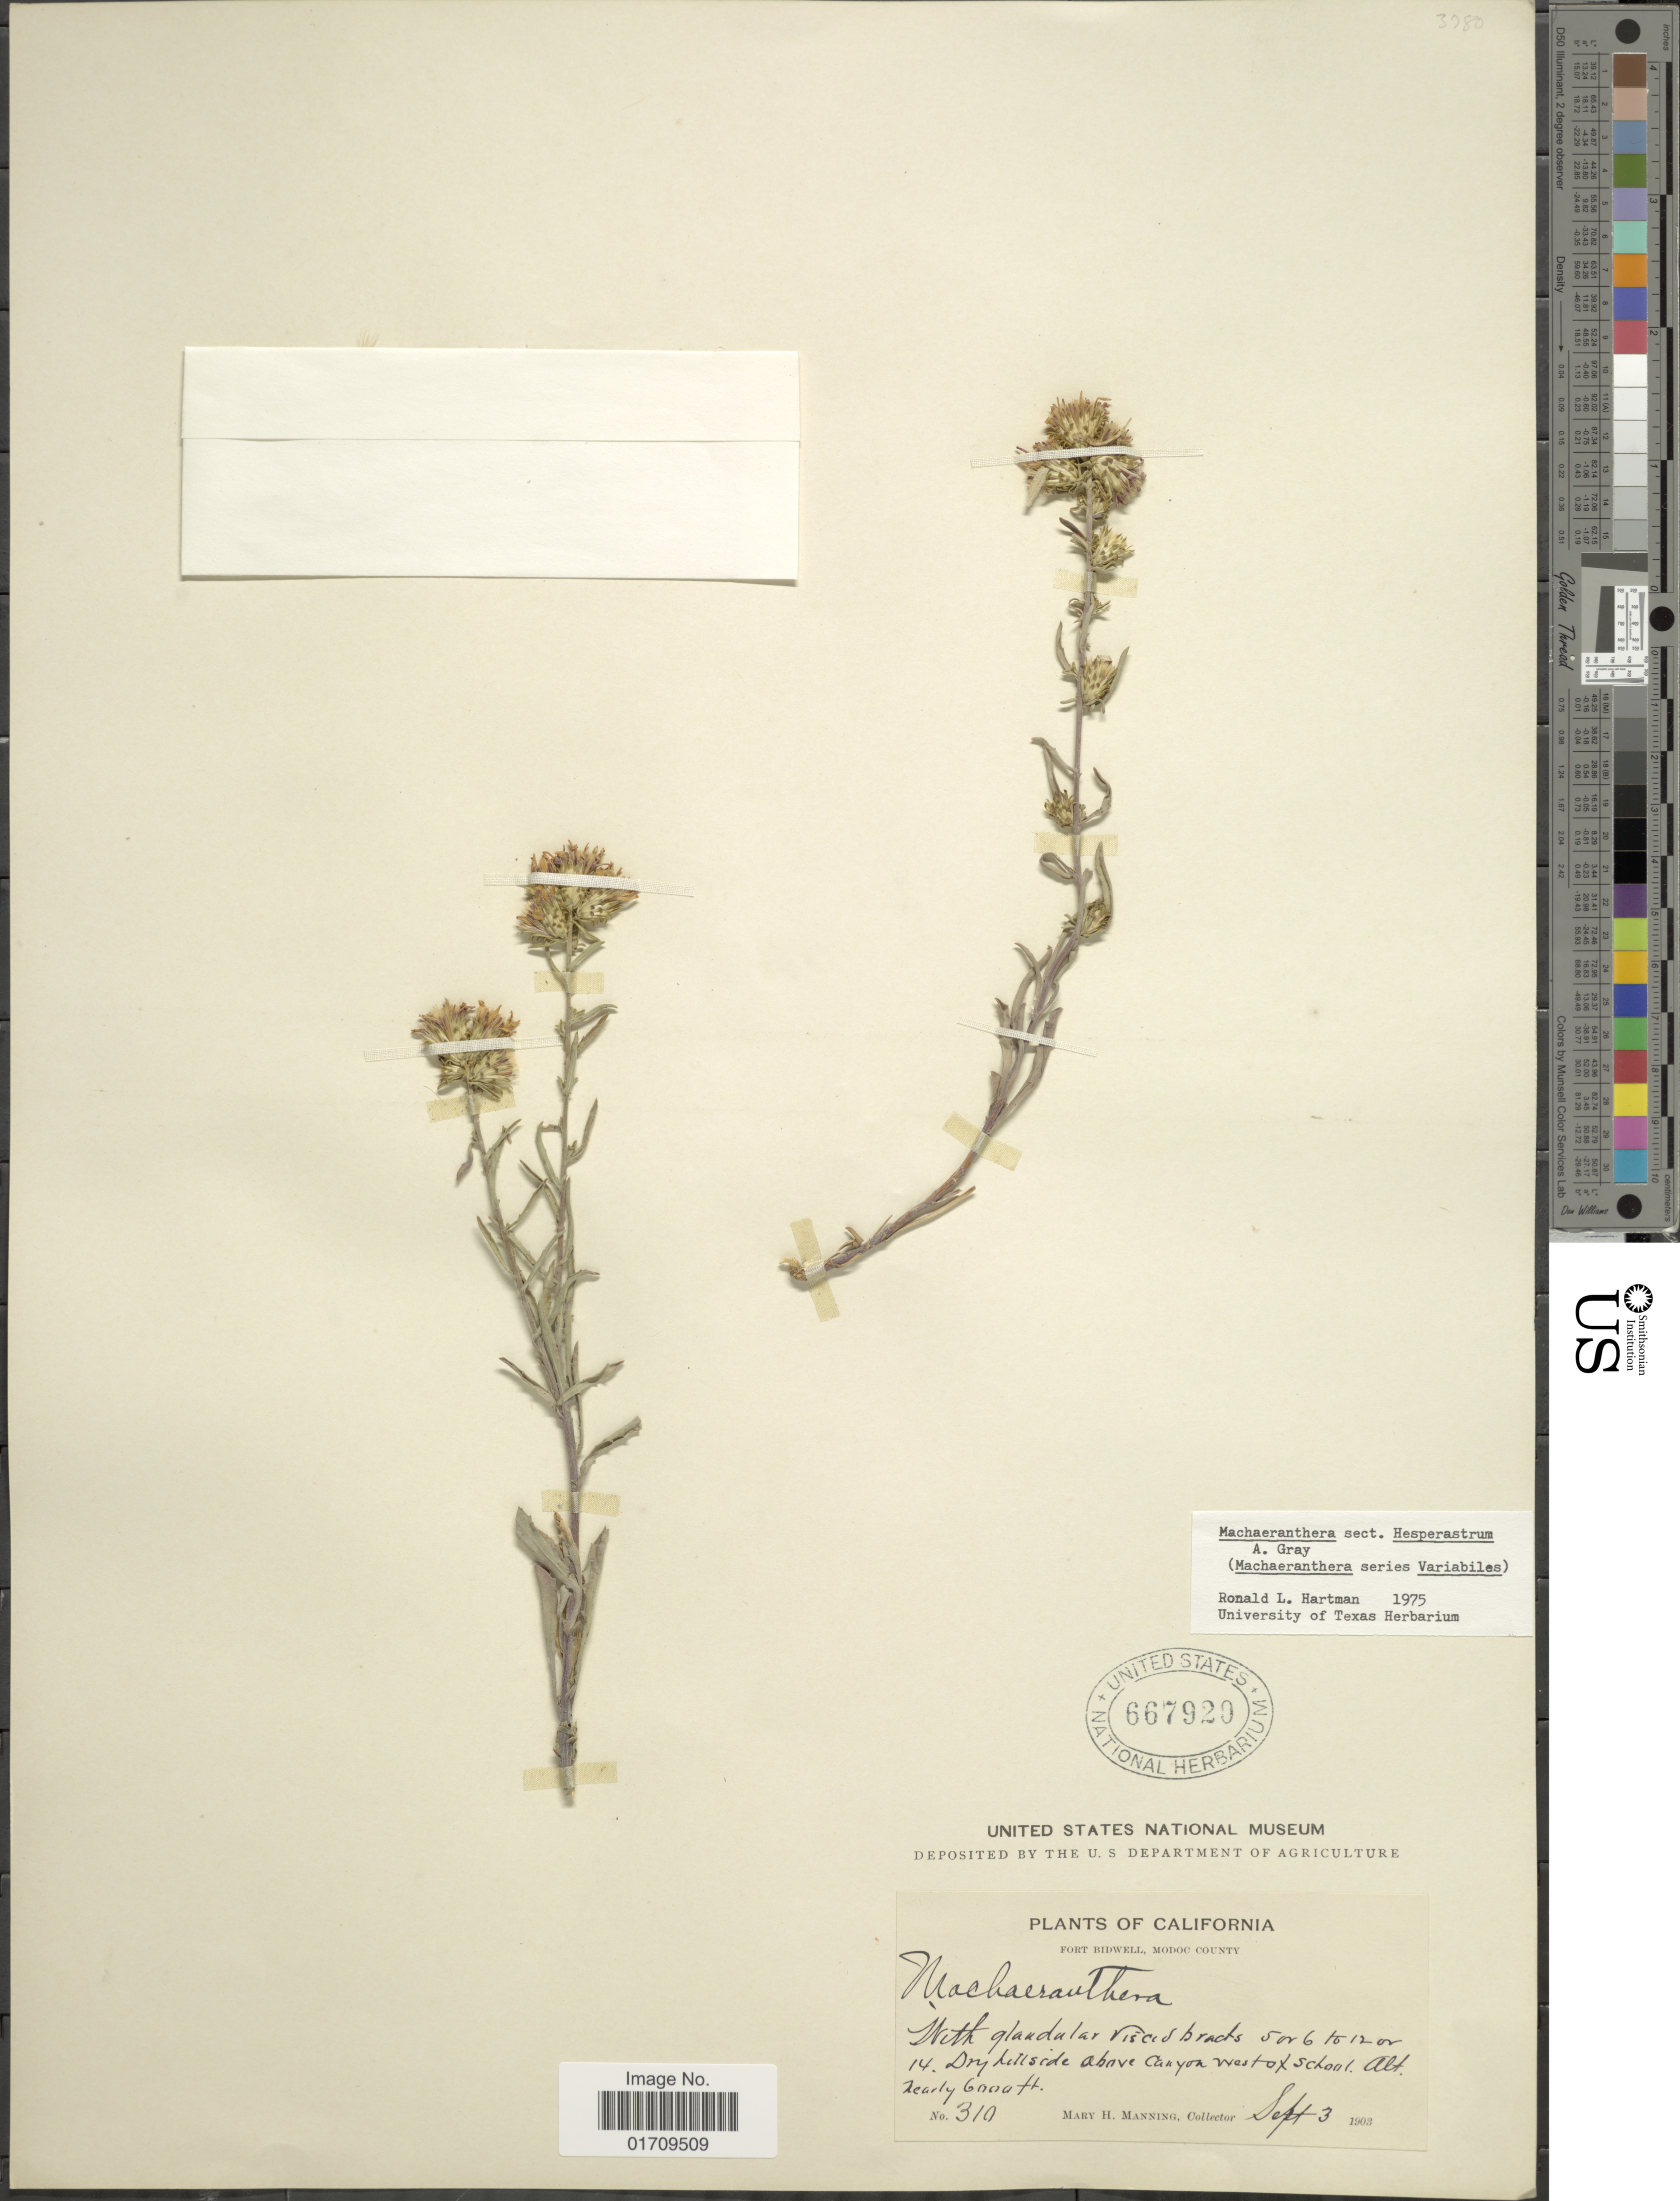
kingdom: Plantae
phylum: Tracheophyta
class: Magnoliopsida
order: Asterales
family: Asteraceae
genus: Machaeranthera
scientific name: Machaeranthera sp.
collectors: M. Manning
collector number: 310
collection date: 1903-09-03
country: United States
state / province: California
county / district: Modoc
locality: Fort Bidwell, Modoc County, above canyon west of school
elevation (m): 1829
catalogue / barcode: US 667920